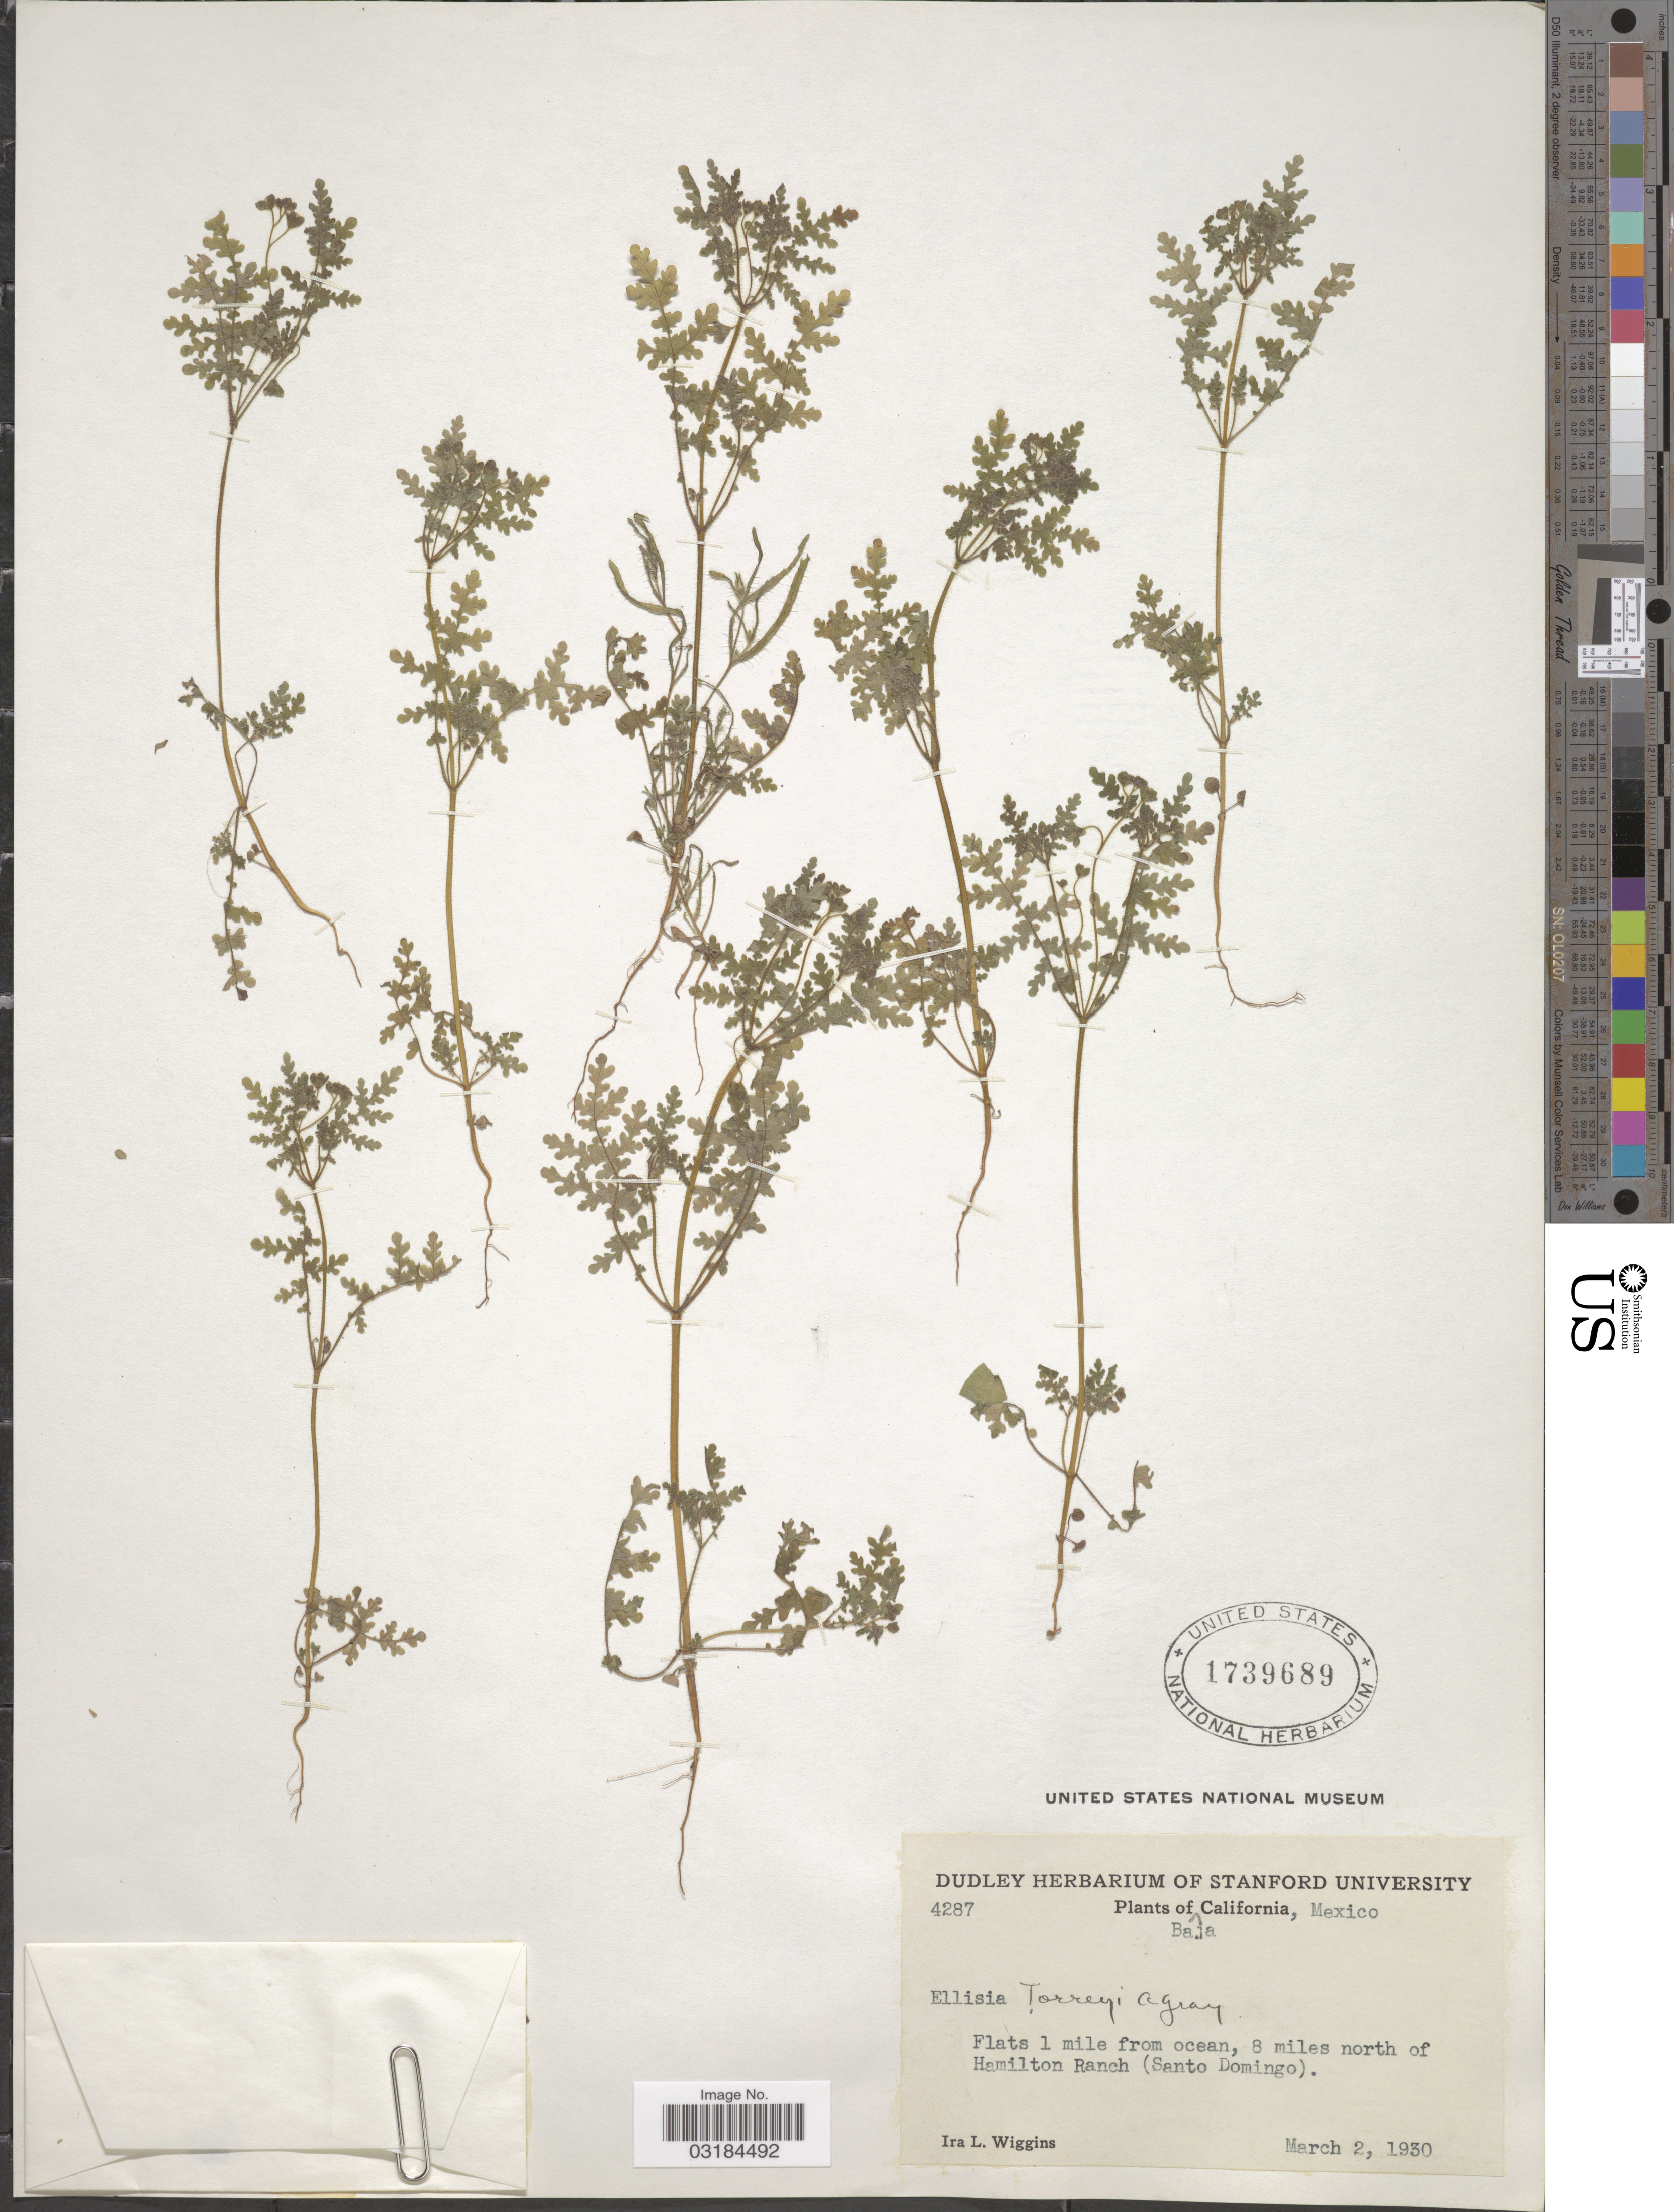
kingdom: Plantae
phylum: Tracheophyta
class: Magnoliopsida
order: Boraginales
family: Hydrophyllaceae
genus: Eucrypta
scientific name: Eucrypta torreyi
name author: (A. Gray) A. Heller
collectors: I. L. Wiggins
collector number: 4287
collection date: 1930-03-02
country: Mexico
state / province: Baja California Norte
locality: Flats 1 mile from ocean, 8 miles north of Hamilton Ranch (Santo Domingo).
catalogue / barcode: US 1739689